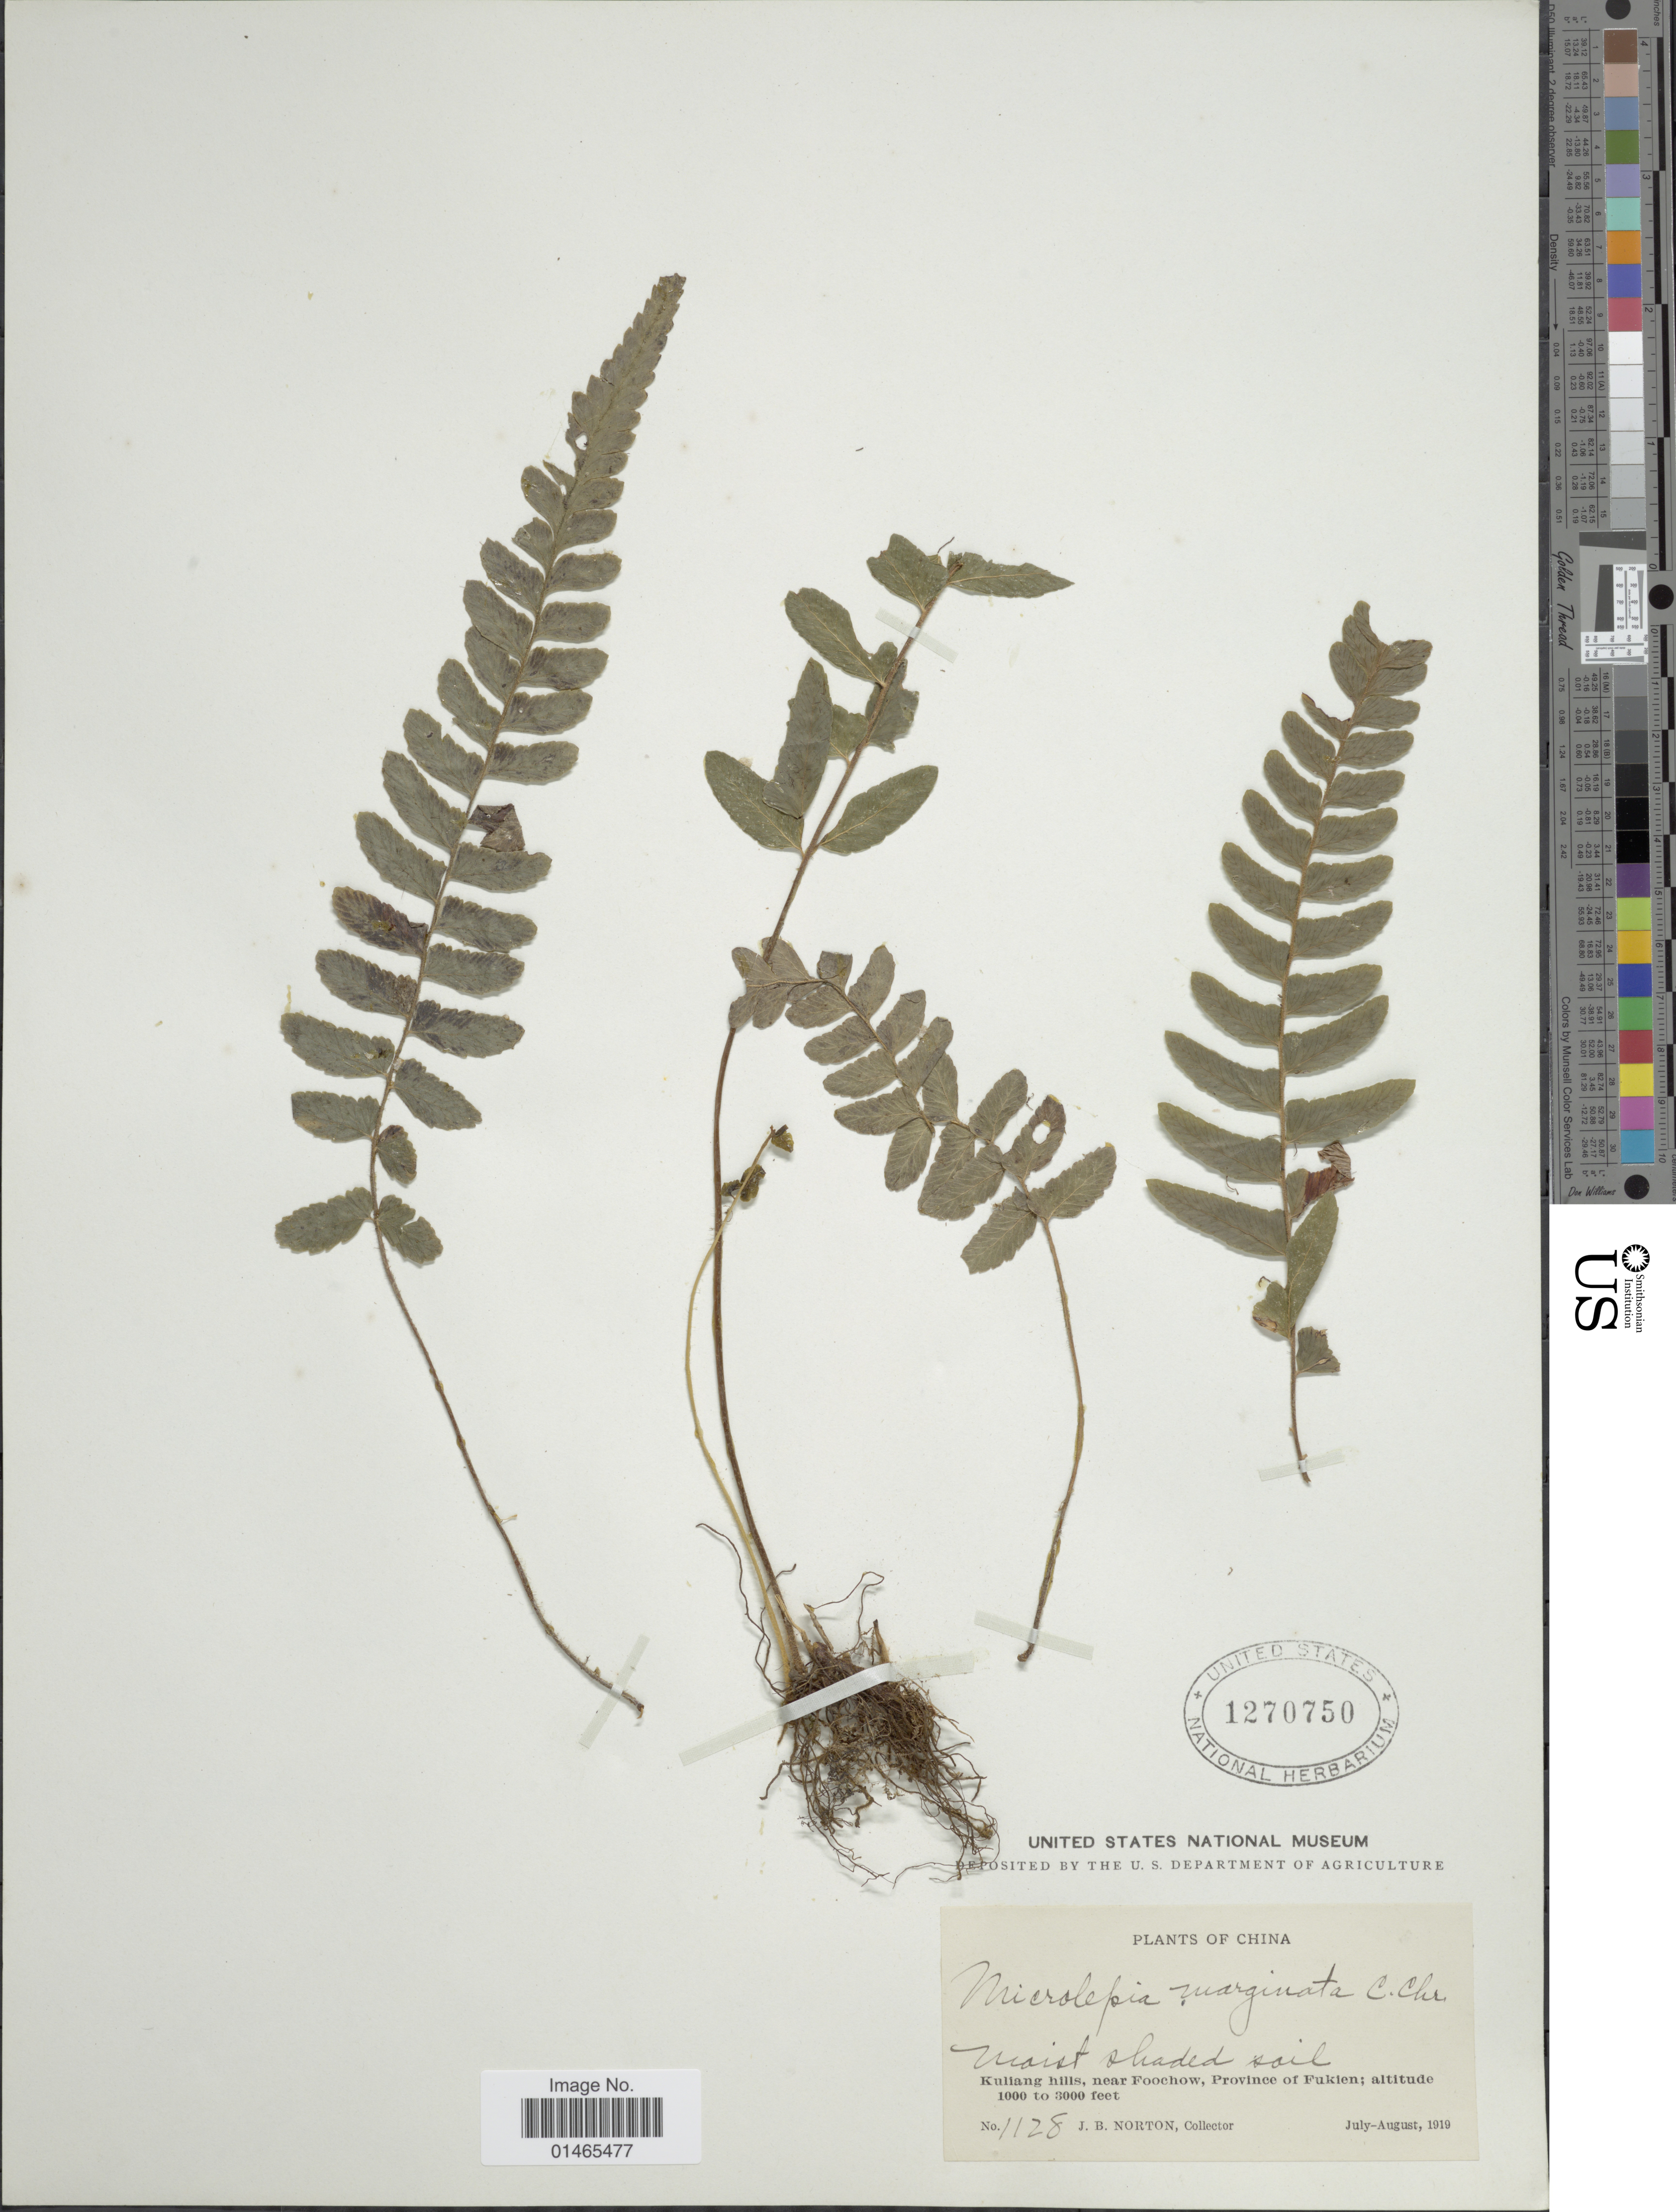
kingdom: Plantae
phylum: Tracheophyta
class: Polypodiopsida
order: Polypodiales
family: Dennstaedtiaceae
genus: Microlepia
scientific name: Microlepia marginata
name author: (Houtt.) C. Chr.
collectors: J. B. Norton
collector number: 1128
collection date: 1919-07/1919-08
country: China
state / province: Fujian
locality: Kuliang hills, near Foochow, Fukien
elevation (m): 305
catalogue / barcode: US 1270750